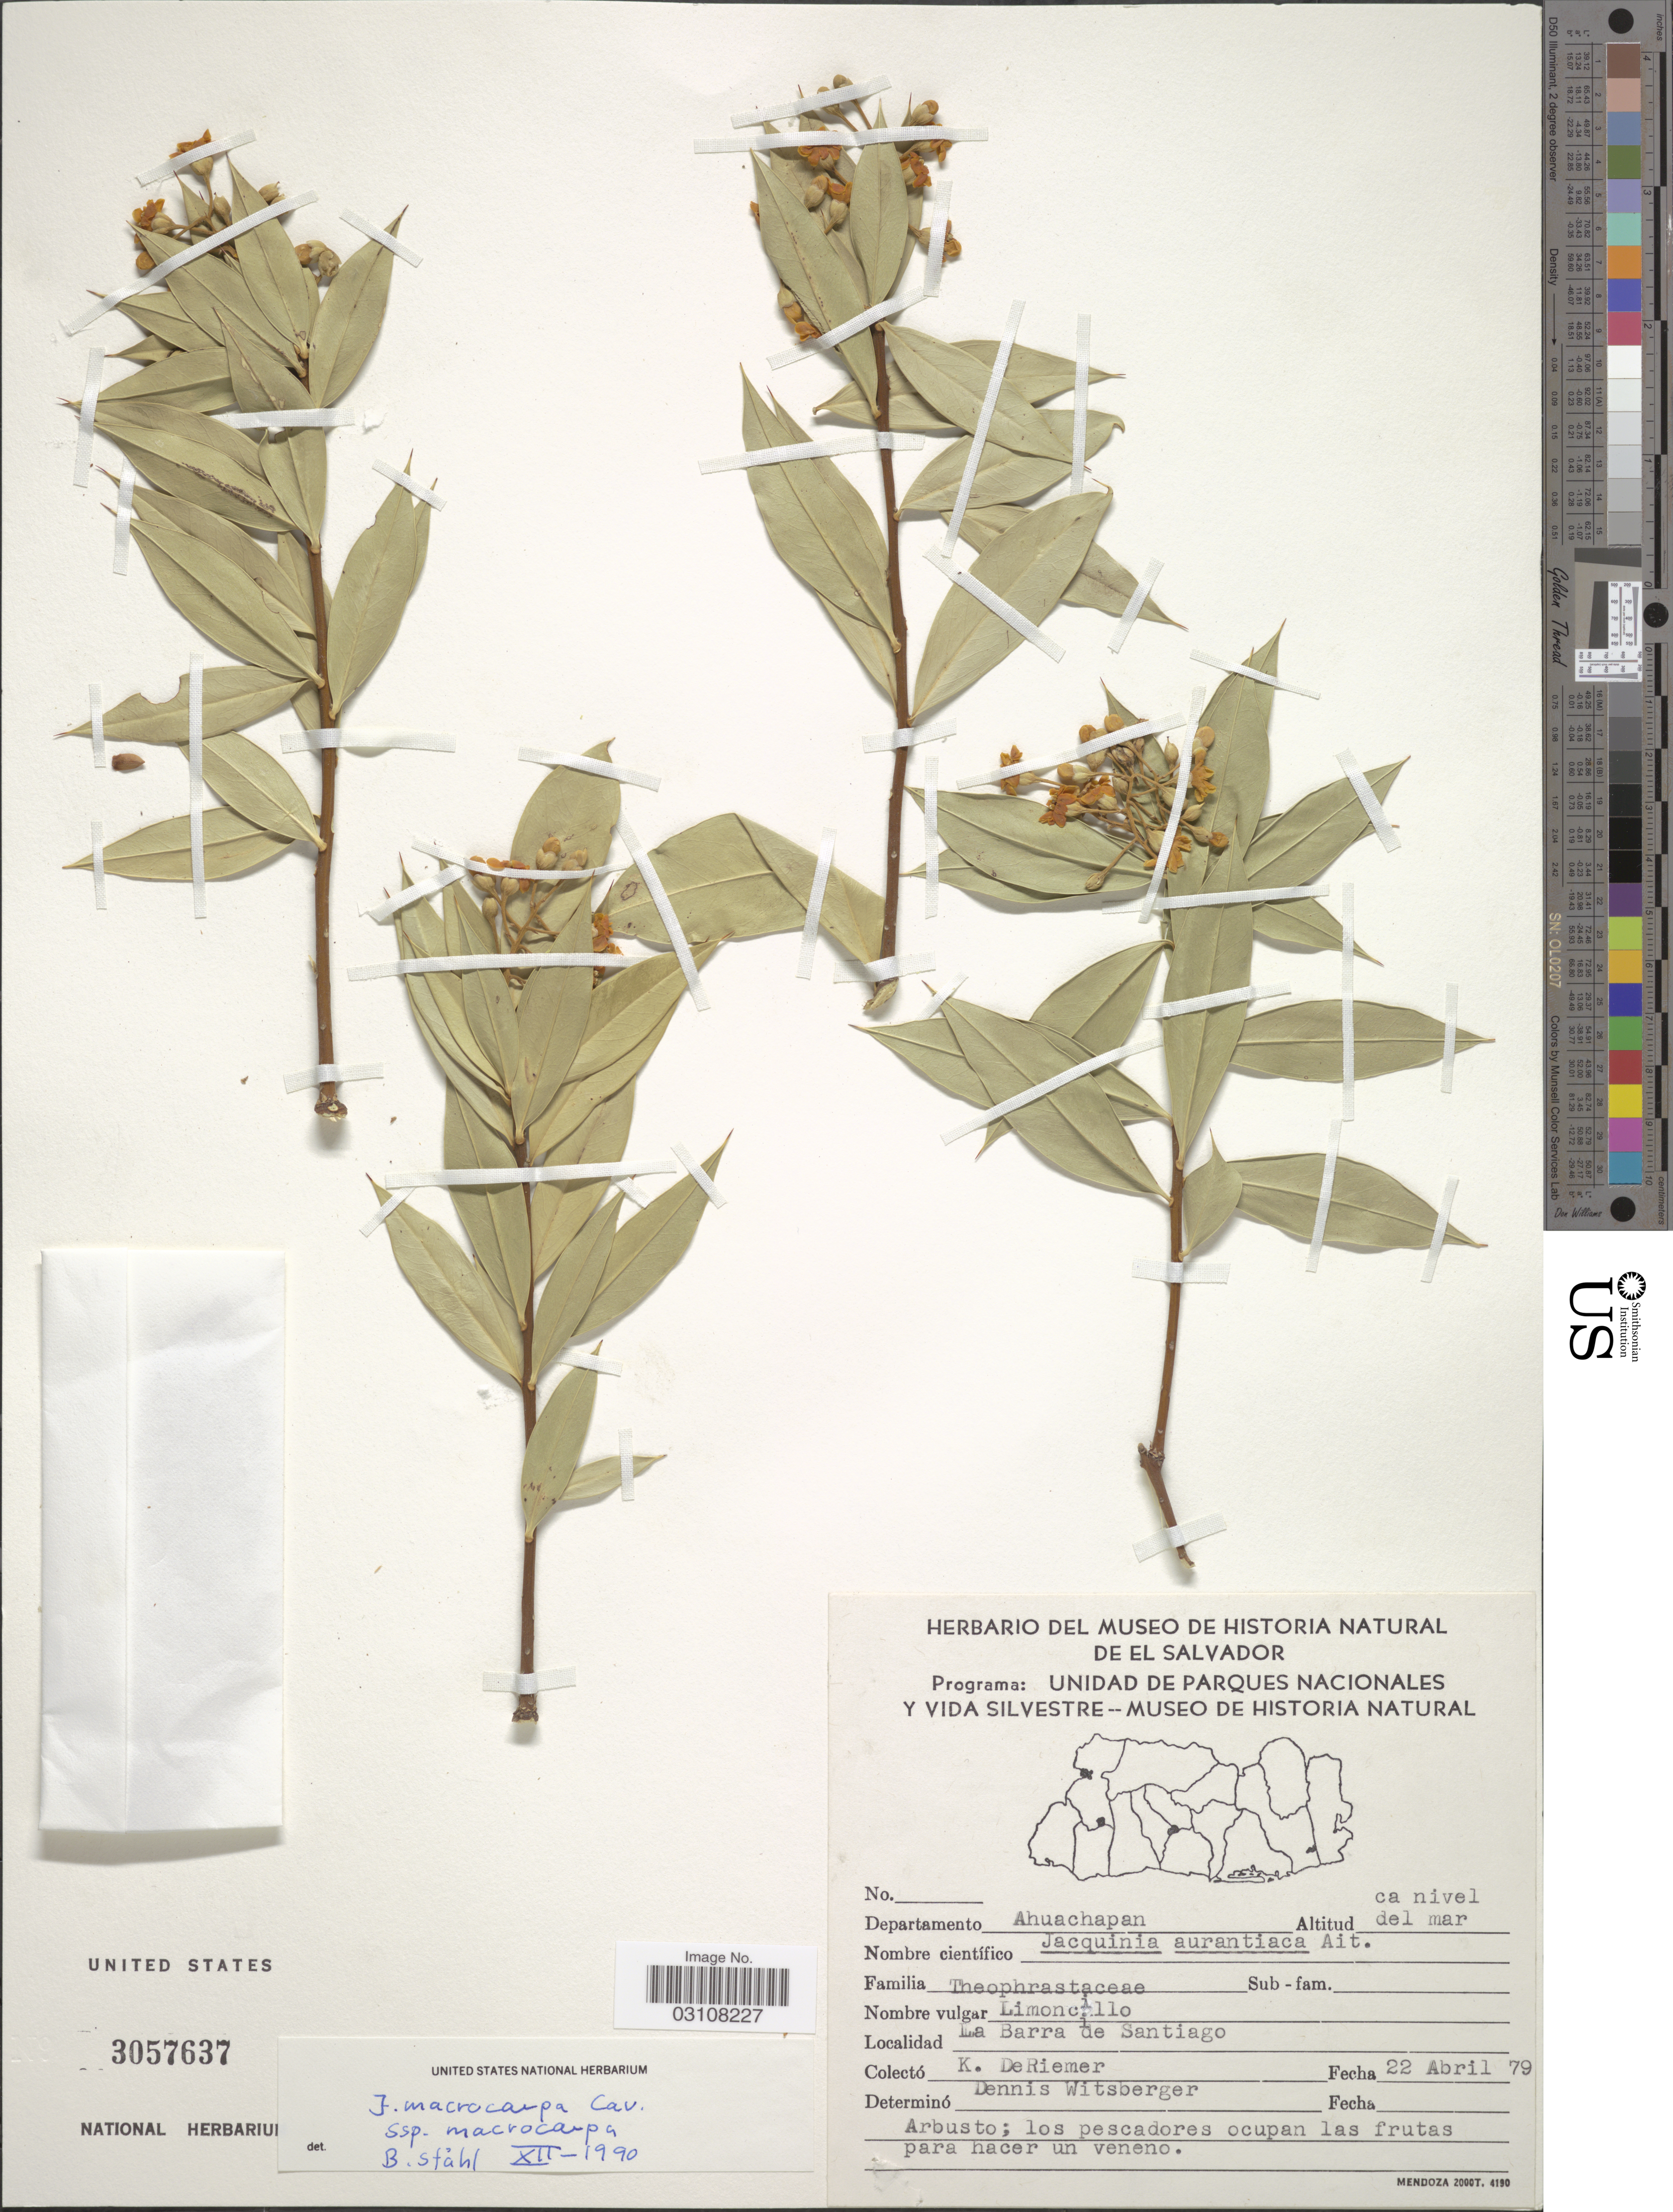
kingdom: Plantae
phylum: Tracheophyta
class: Magnoliopsida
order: Ericales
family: Primulaceae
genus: Jacquinia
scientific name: Jacquinia macrocarpa subsp. macrocarpa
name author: Cav.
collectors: K. DeRiemer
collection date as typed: Transcribed d/m/y: 22/4/79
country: El Salvador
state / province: Ahuachapan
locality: Departamento Ahuachapan, La Barra de Santiago.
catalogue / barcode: US 3057637